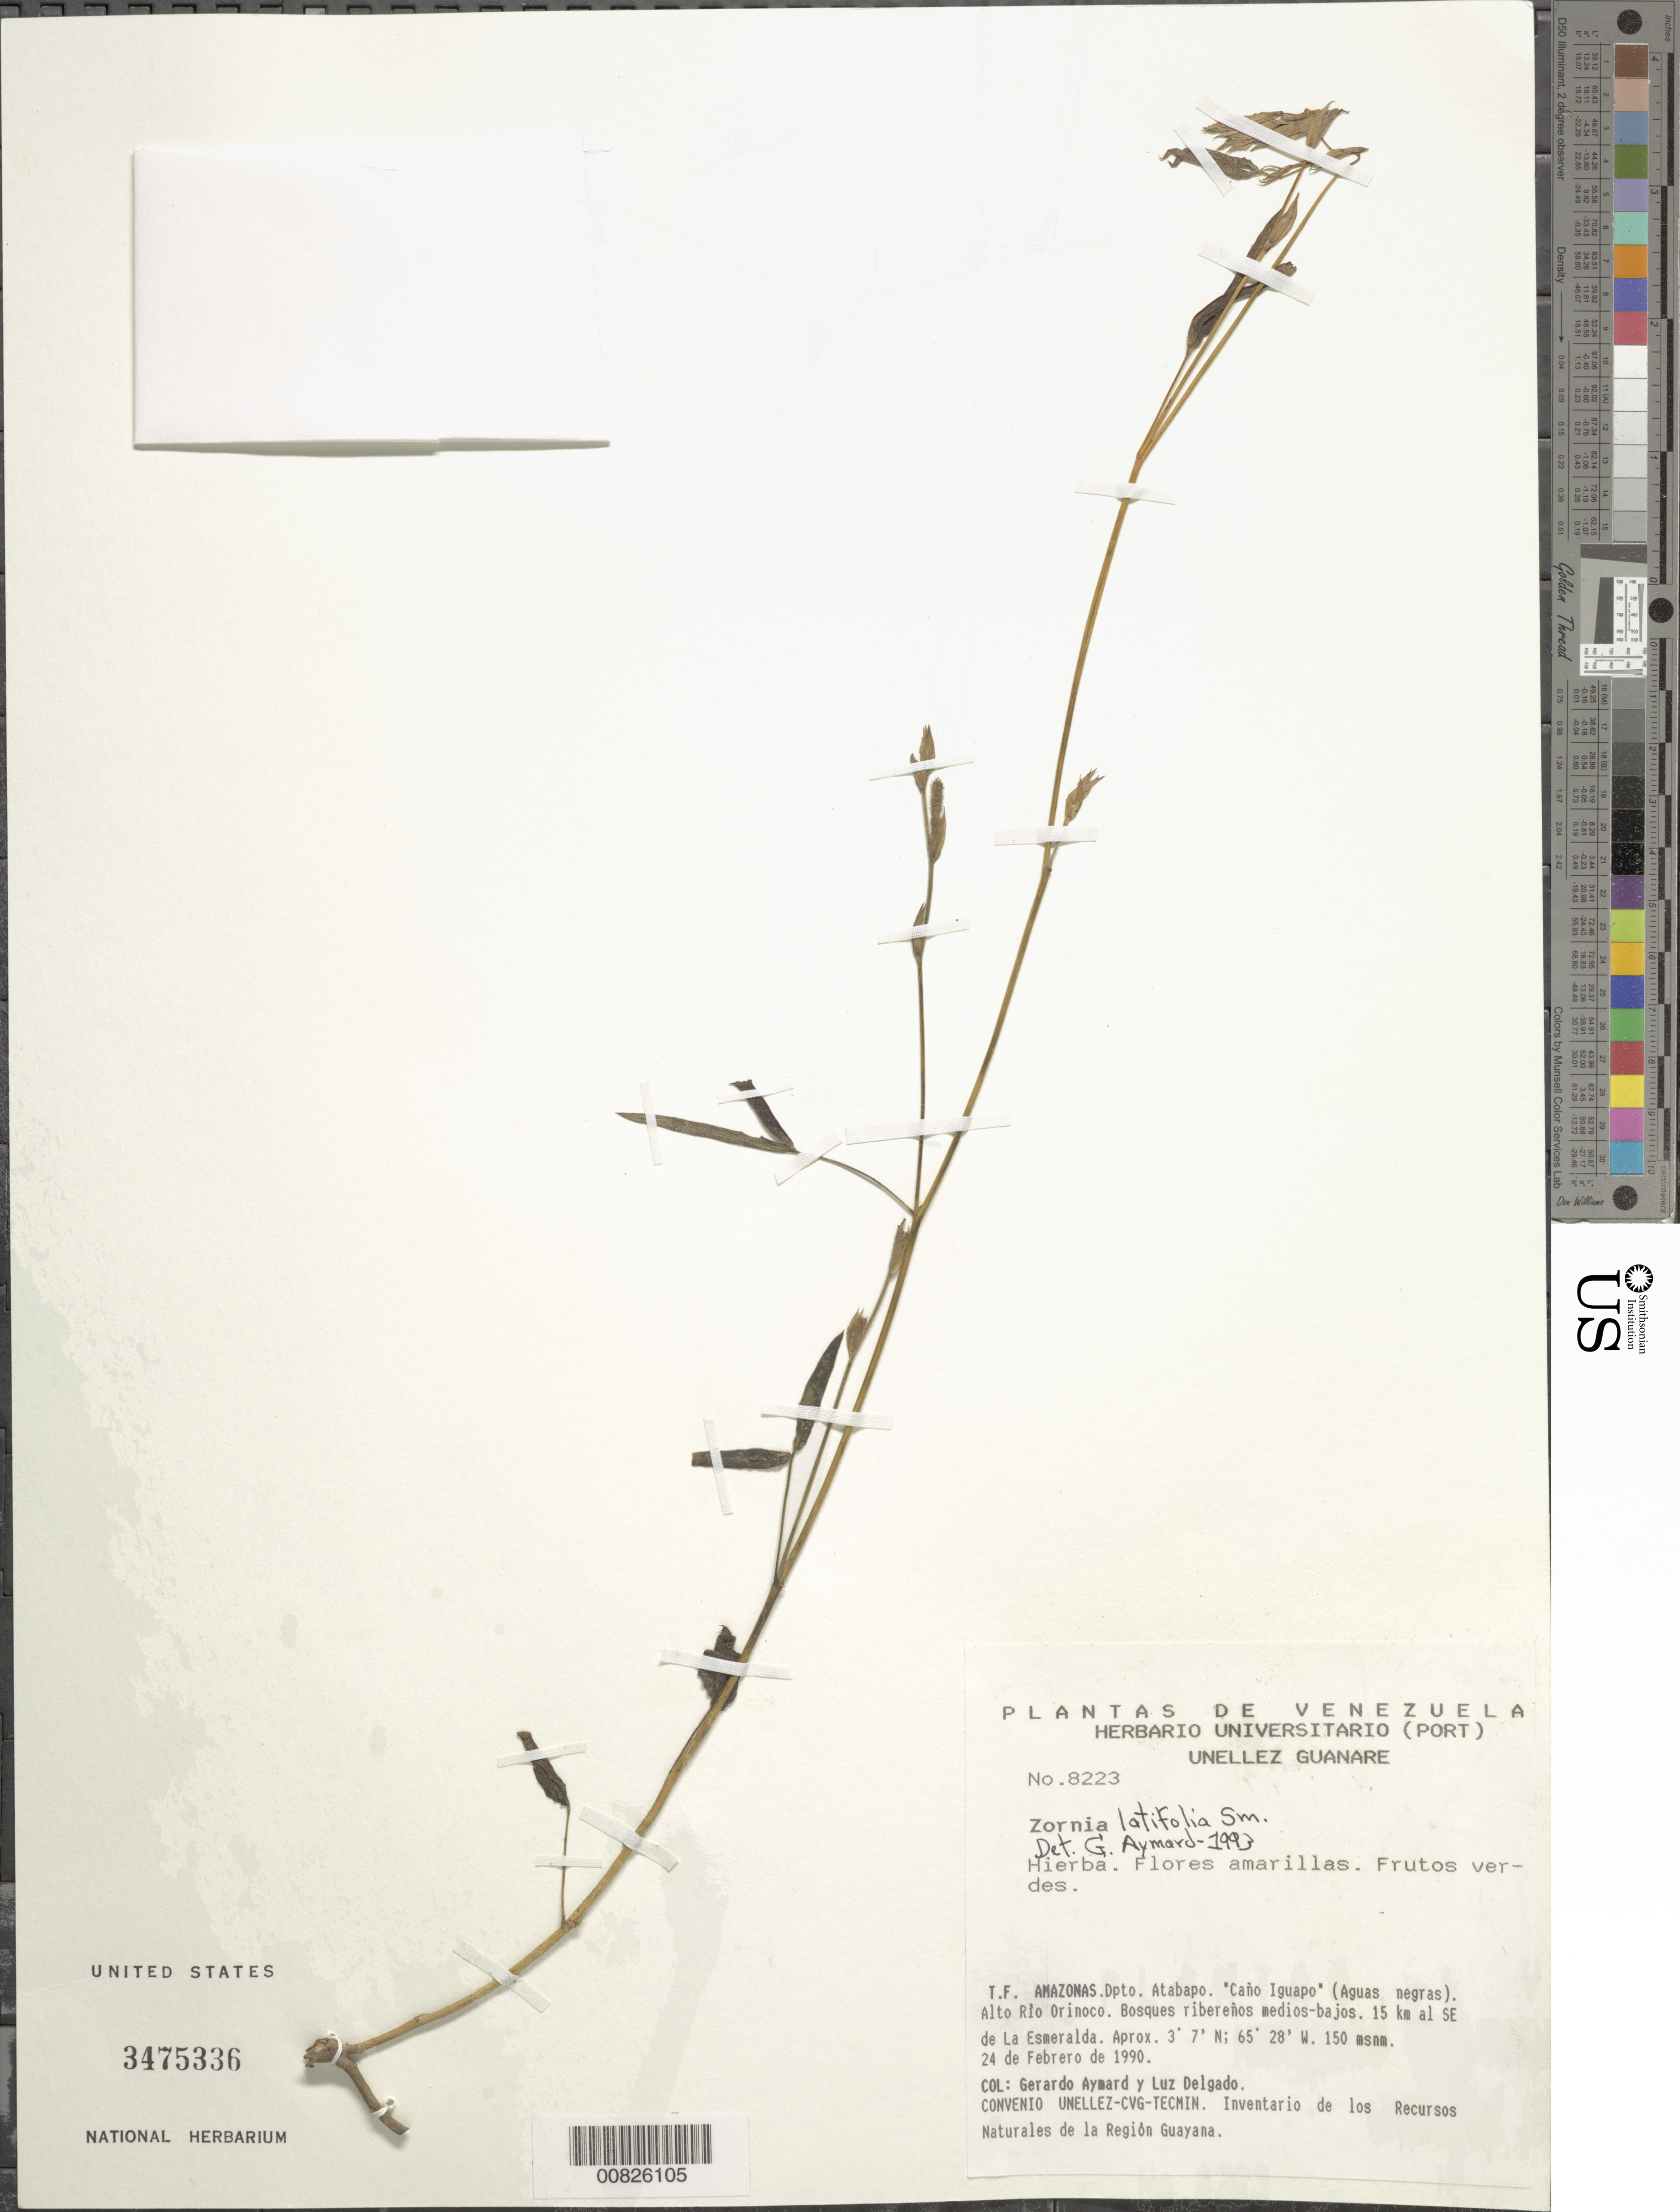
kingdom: Plantae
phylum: Tracheophyta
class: Magnoliopsida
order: Fabales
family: Fabaceae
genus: Zornia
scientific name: Zornia latifolia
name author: Sm.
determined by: Aymard C., G. A., (PORT), Univ. Nac. Exp. de los Llanos Ezequiel Zamora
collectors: G. A. Aymard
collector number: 8223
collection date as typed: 24-Feb-90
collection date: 1990-02-24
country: Venezuela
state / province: Amazonas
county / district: Atabapo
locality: Caño Iguapo; alto Río Orinoco; 15 km SE of La Esmeralda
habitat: Bosques riberenos medios bajos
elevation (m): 150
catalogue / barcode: US 3475336